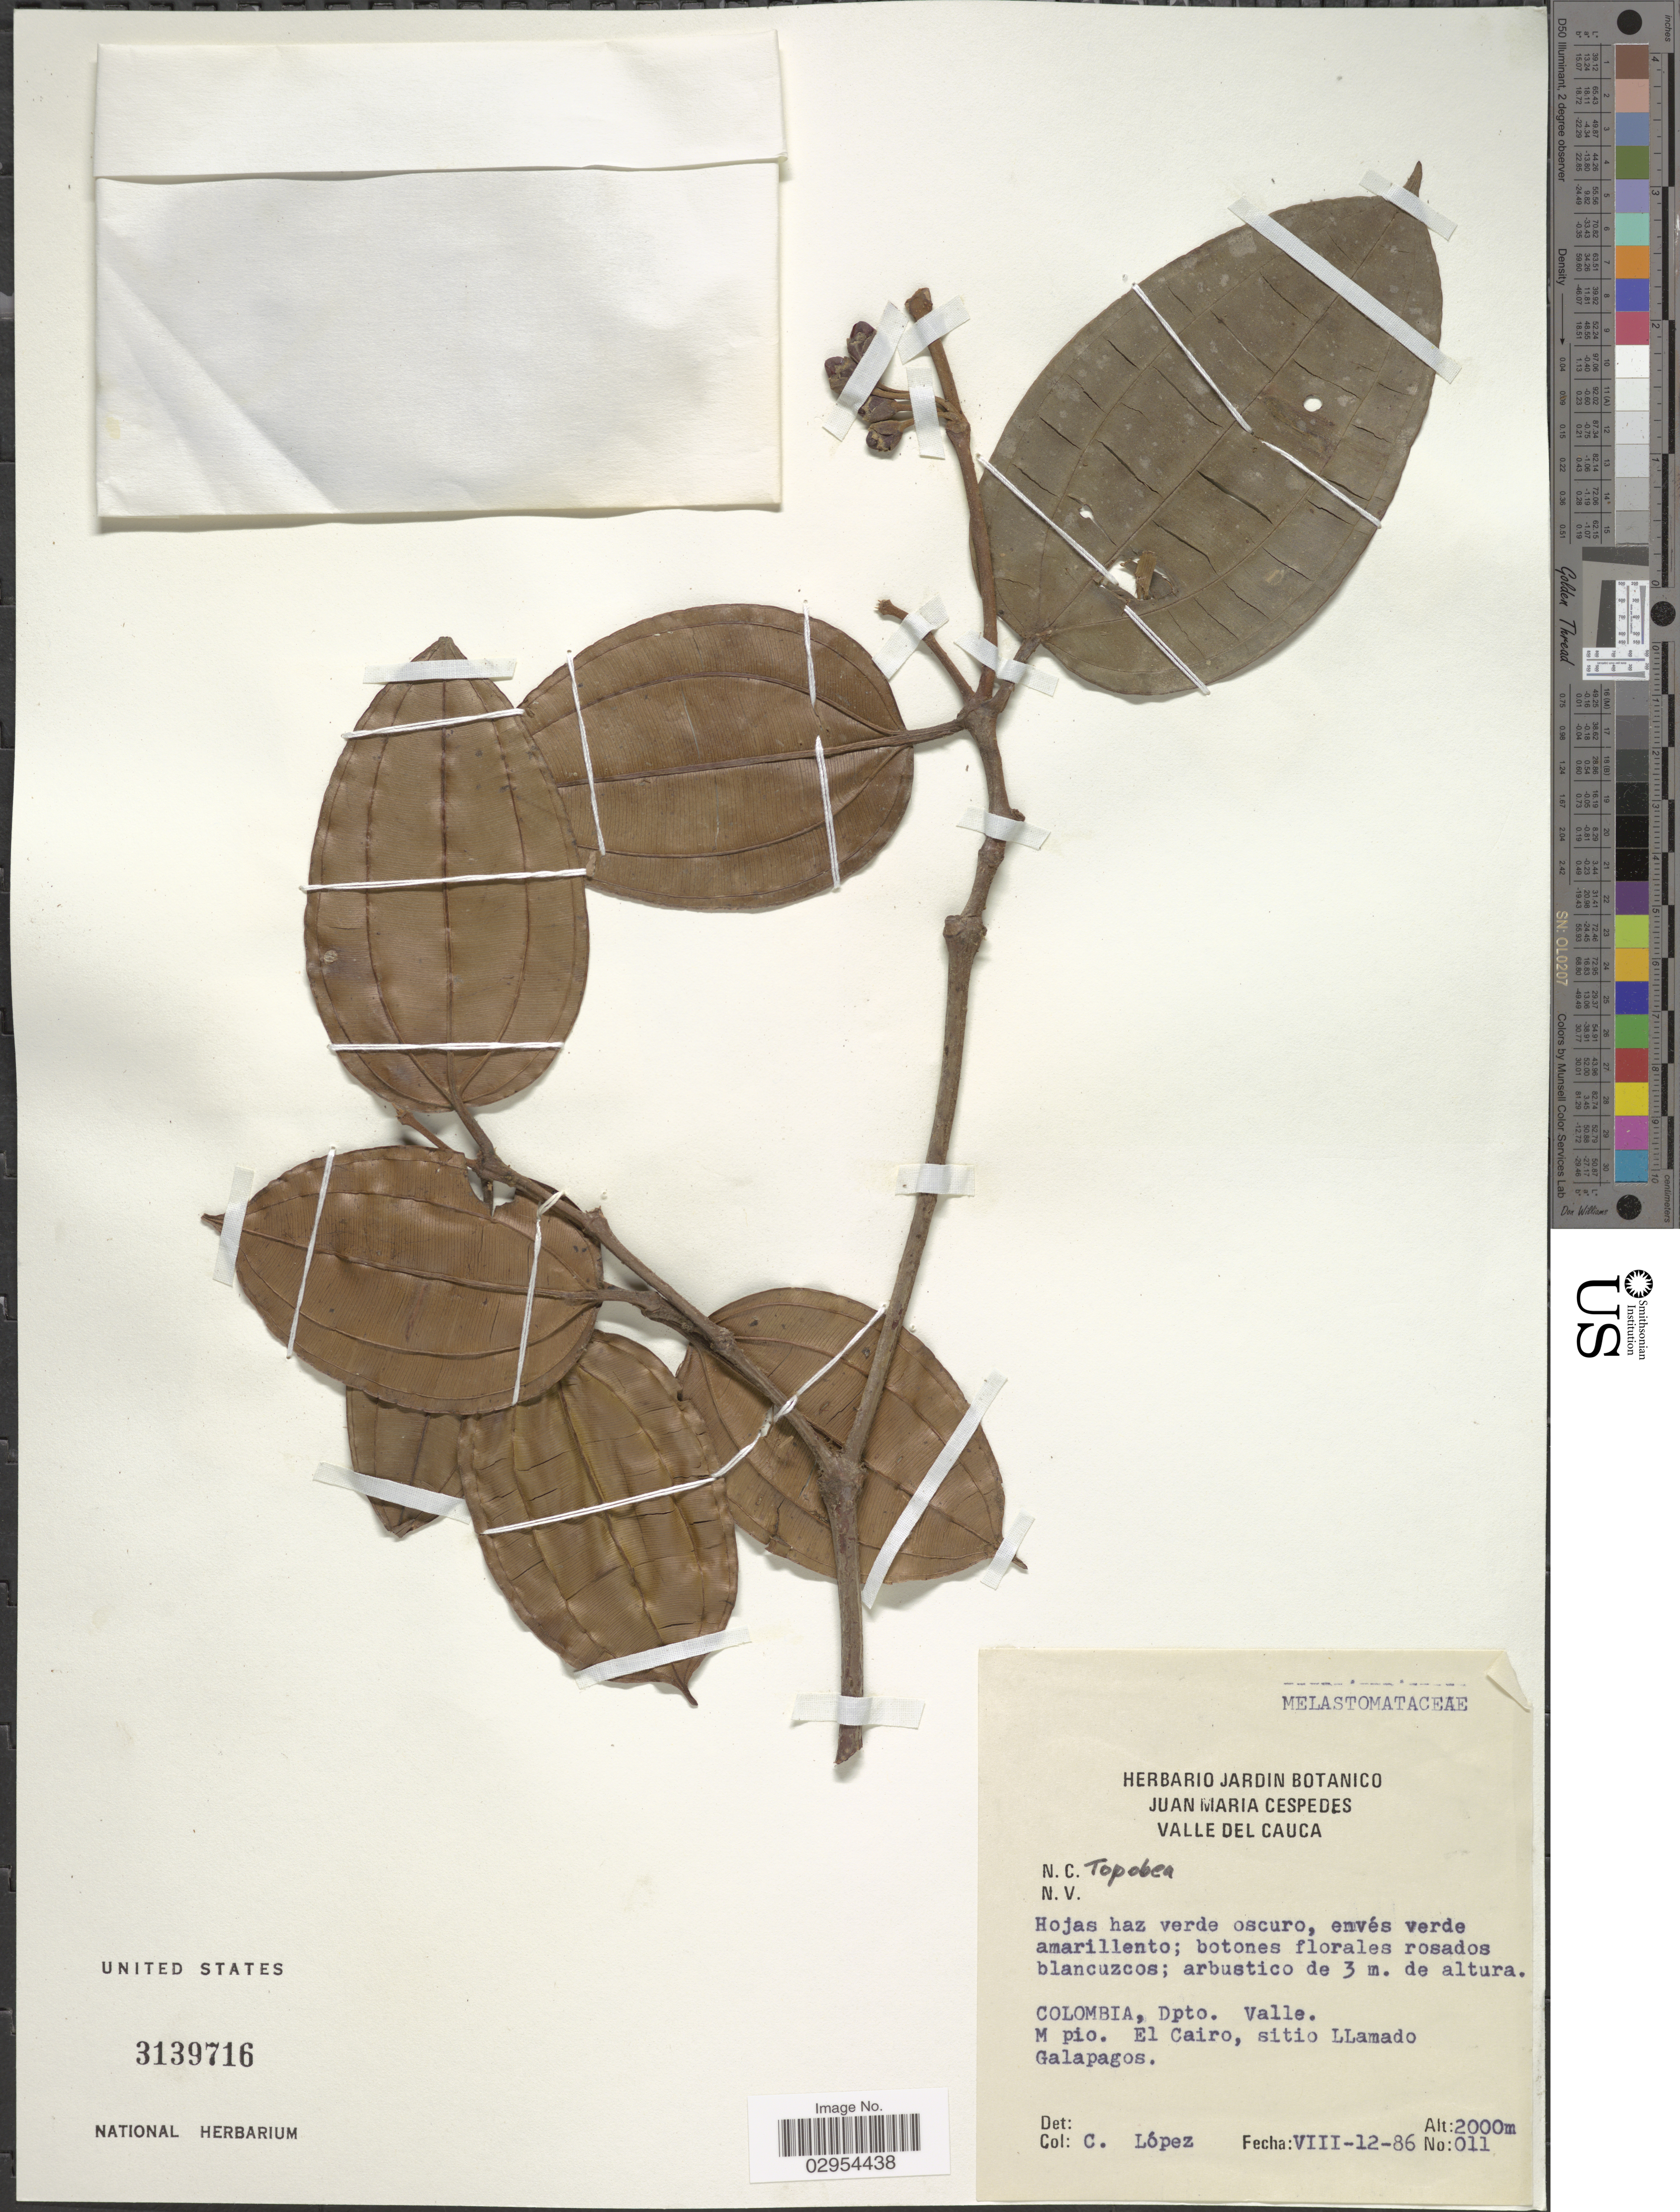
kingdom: Plantae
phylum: Tracheophyta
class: Magnoliopsida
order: Myrtales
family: Melastomataceae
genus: Topobea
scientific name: Topobea sp.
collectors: C. Lopez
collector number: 011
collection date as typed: Transcribed d/m/y: 12/8/86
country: Colombia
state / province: Valle del Cauca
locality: Dpto. Valle. Mpio. El Cairo, sitio Llamado Galapagos.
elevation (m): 2000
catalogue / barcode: US 3139716